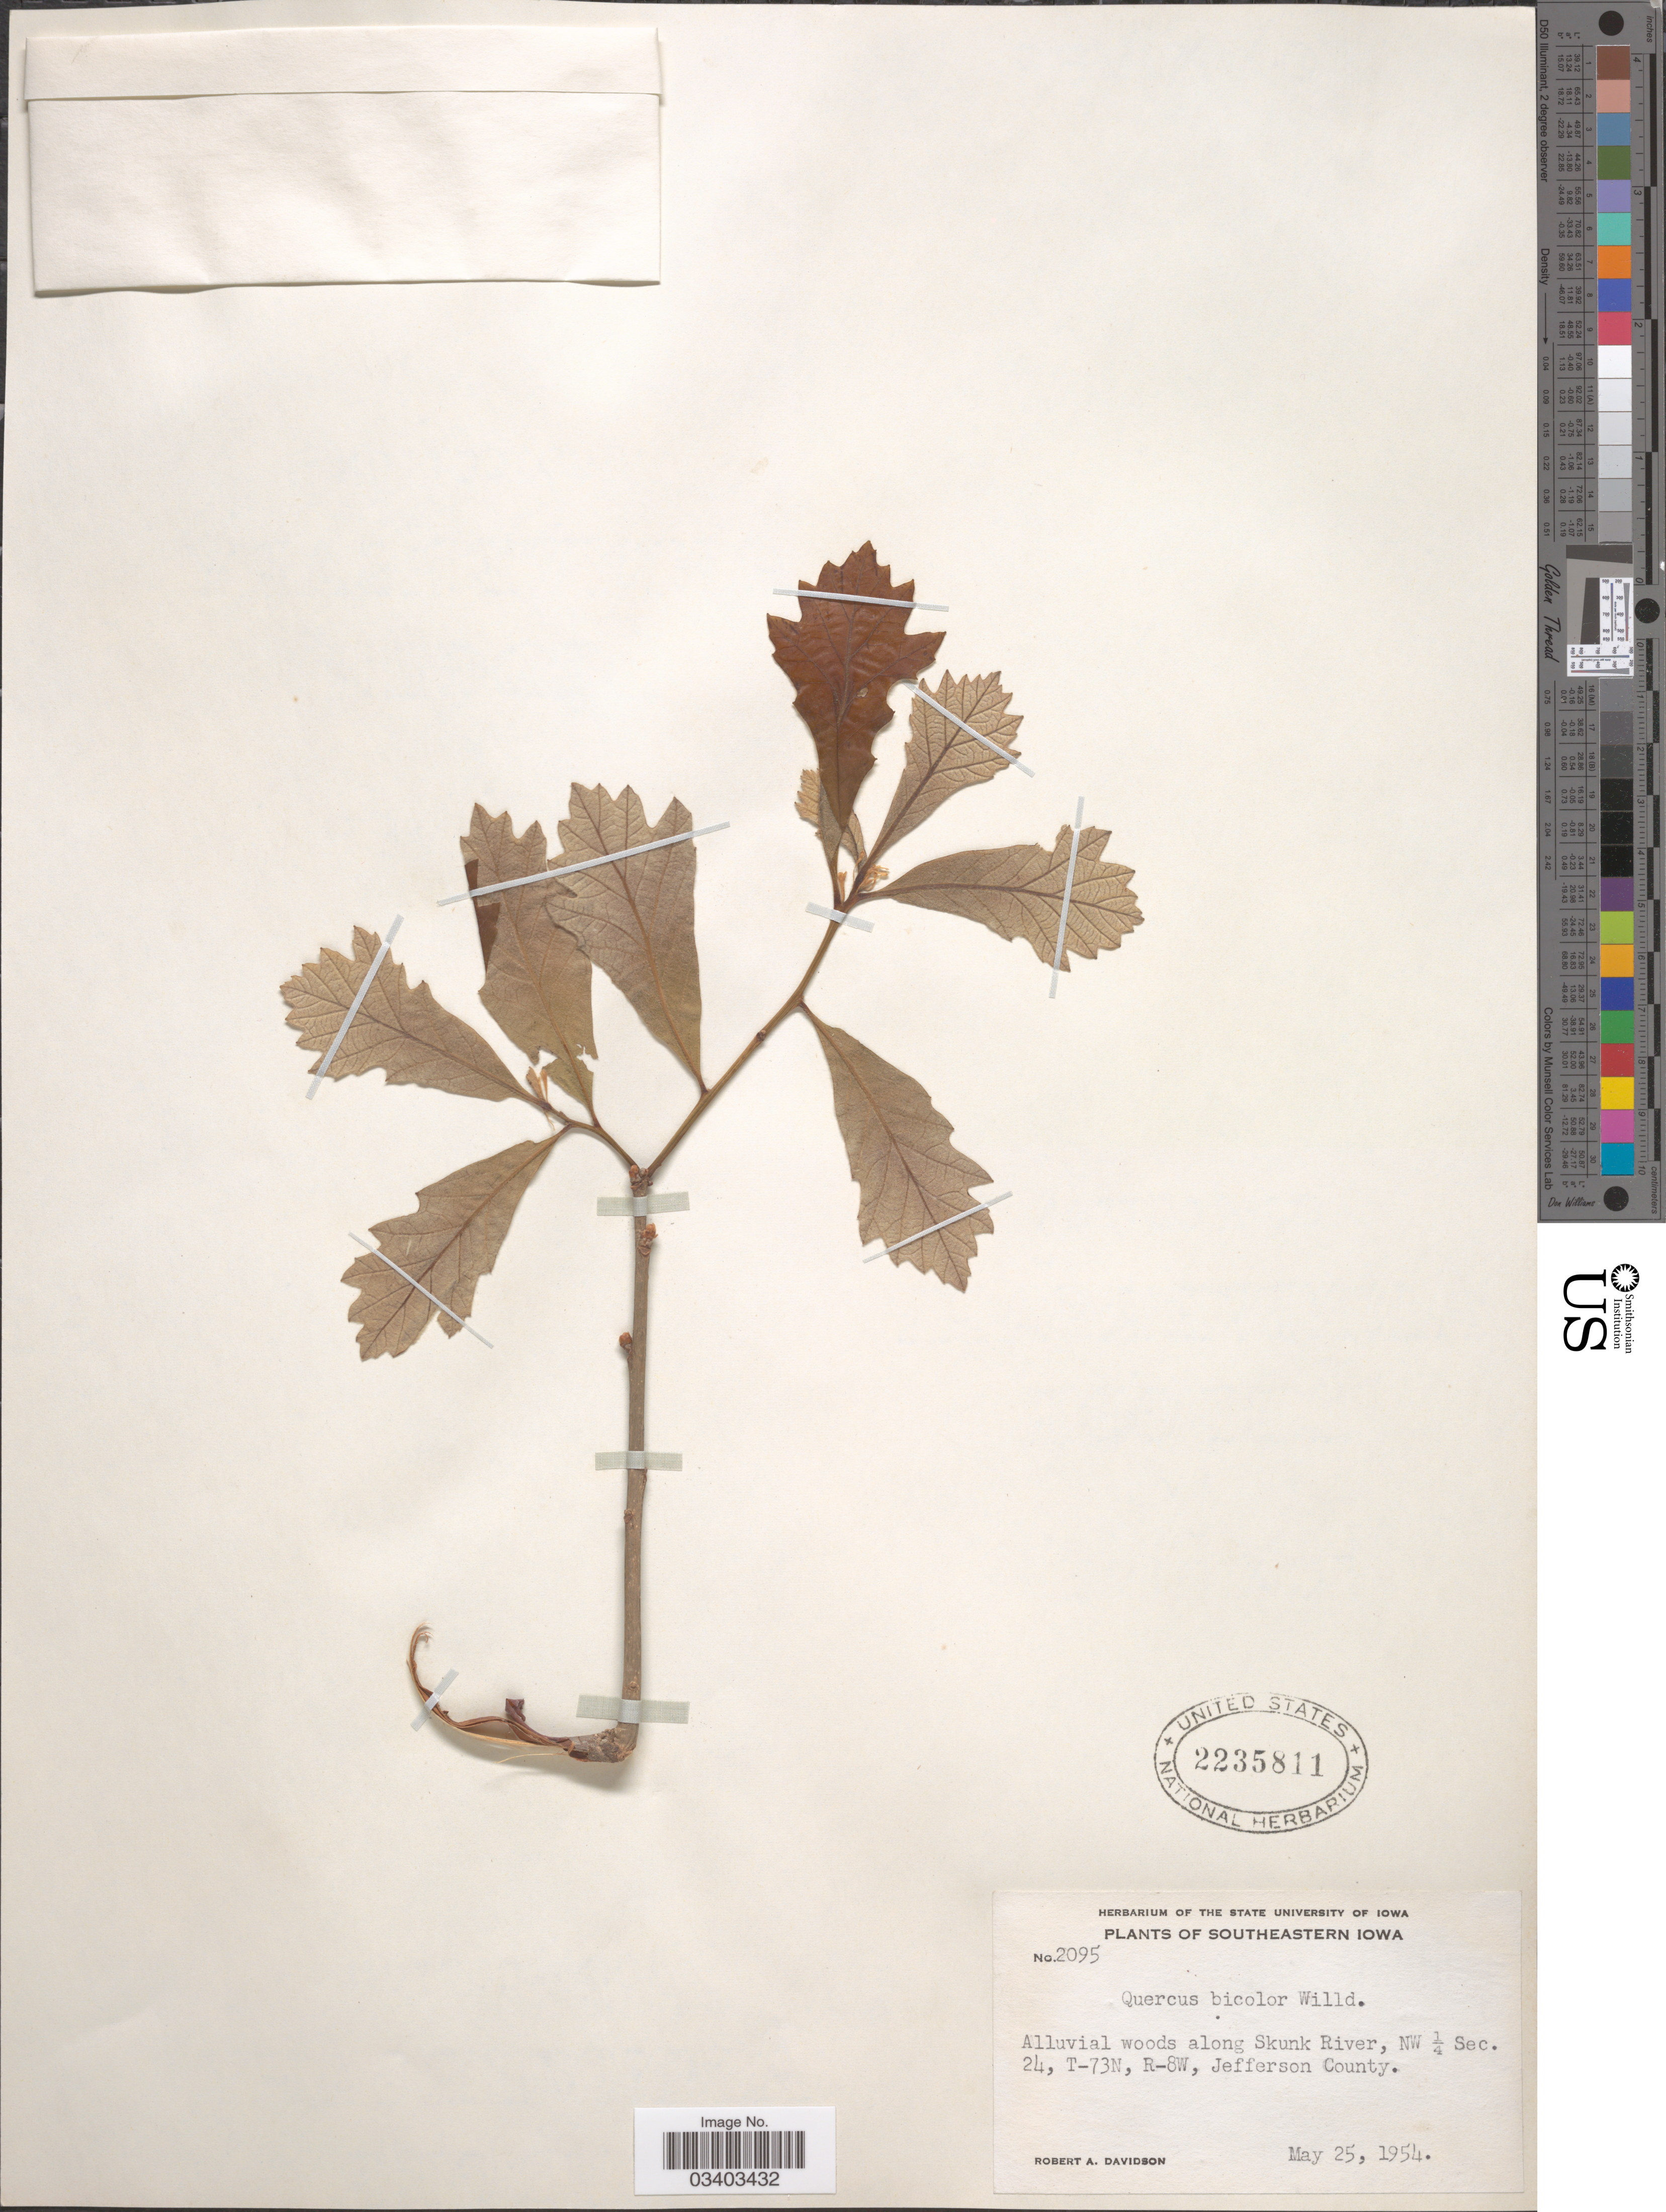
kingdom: Plantae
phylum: Tracheophyta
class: Magnoliopsida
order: Fagales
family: Fagaceae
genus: Quercus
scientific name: Quercus bicolor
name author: Willd.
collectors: R. A. Davidson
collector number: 2095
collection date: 1954-05-25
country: United States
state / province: Iowa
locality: Southeastern Iowa. Woods along Skunk River, NW ¼ Sec. 24, T-73N, R-8W, Jefferson County.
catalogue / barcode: US 2235811